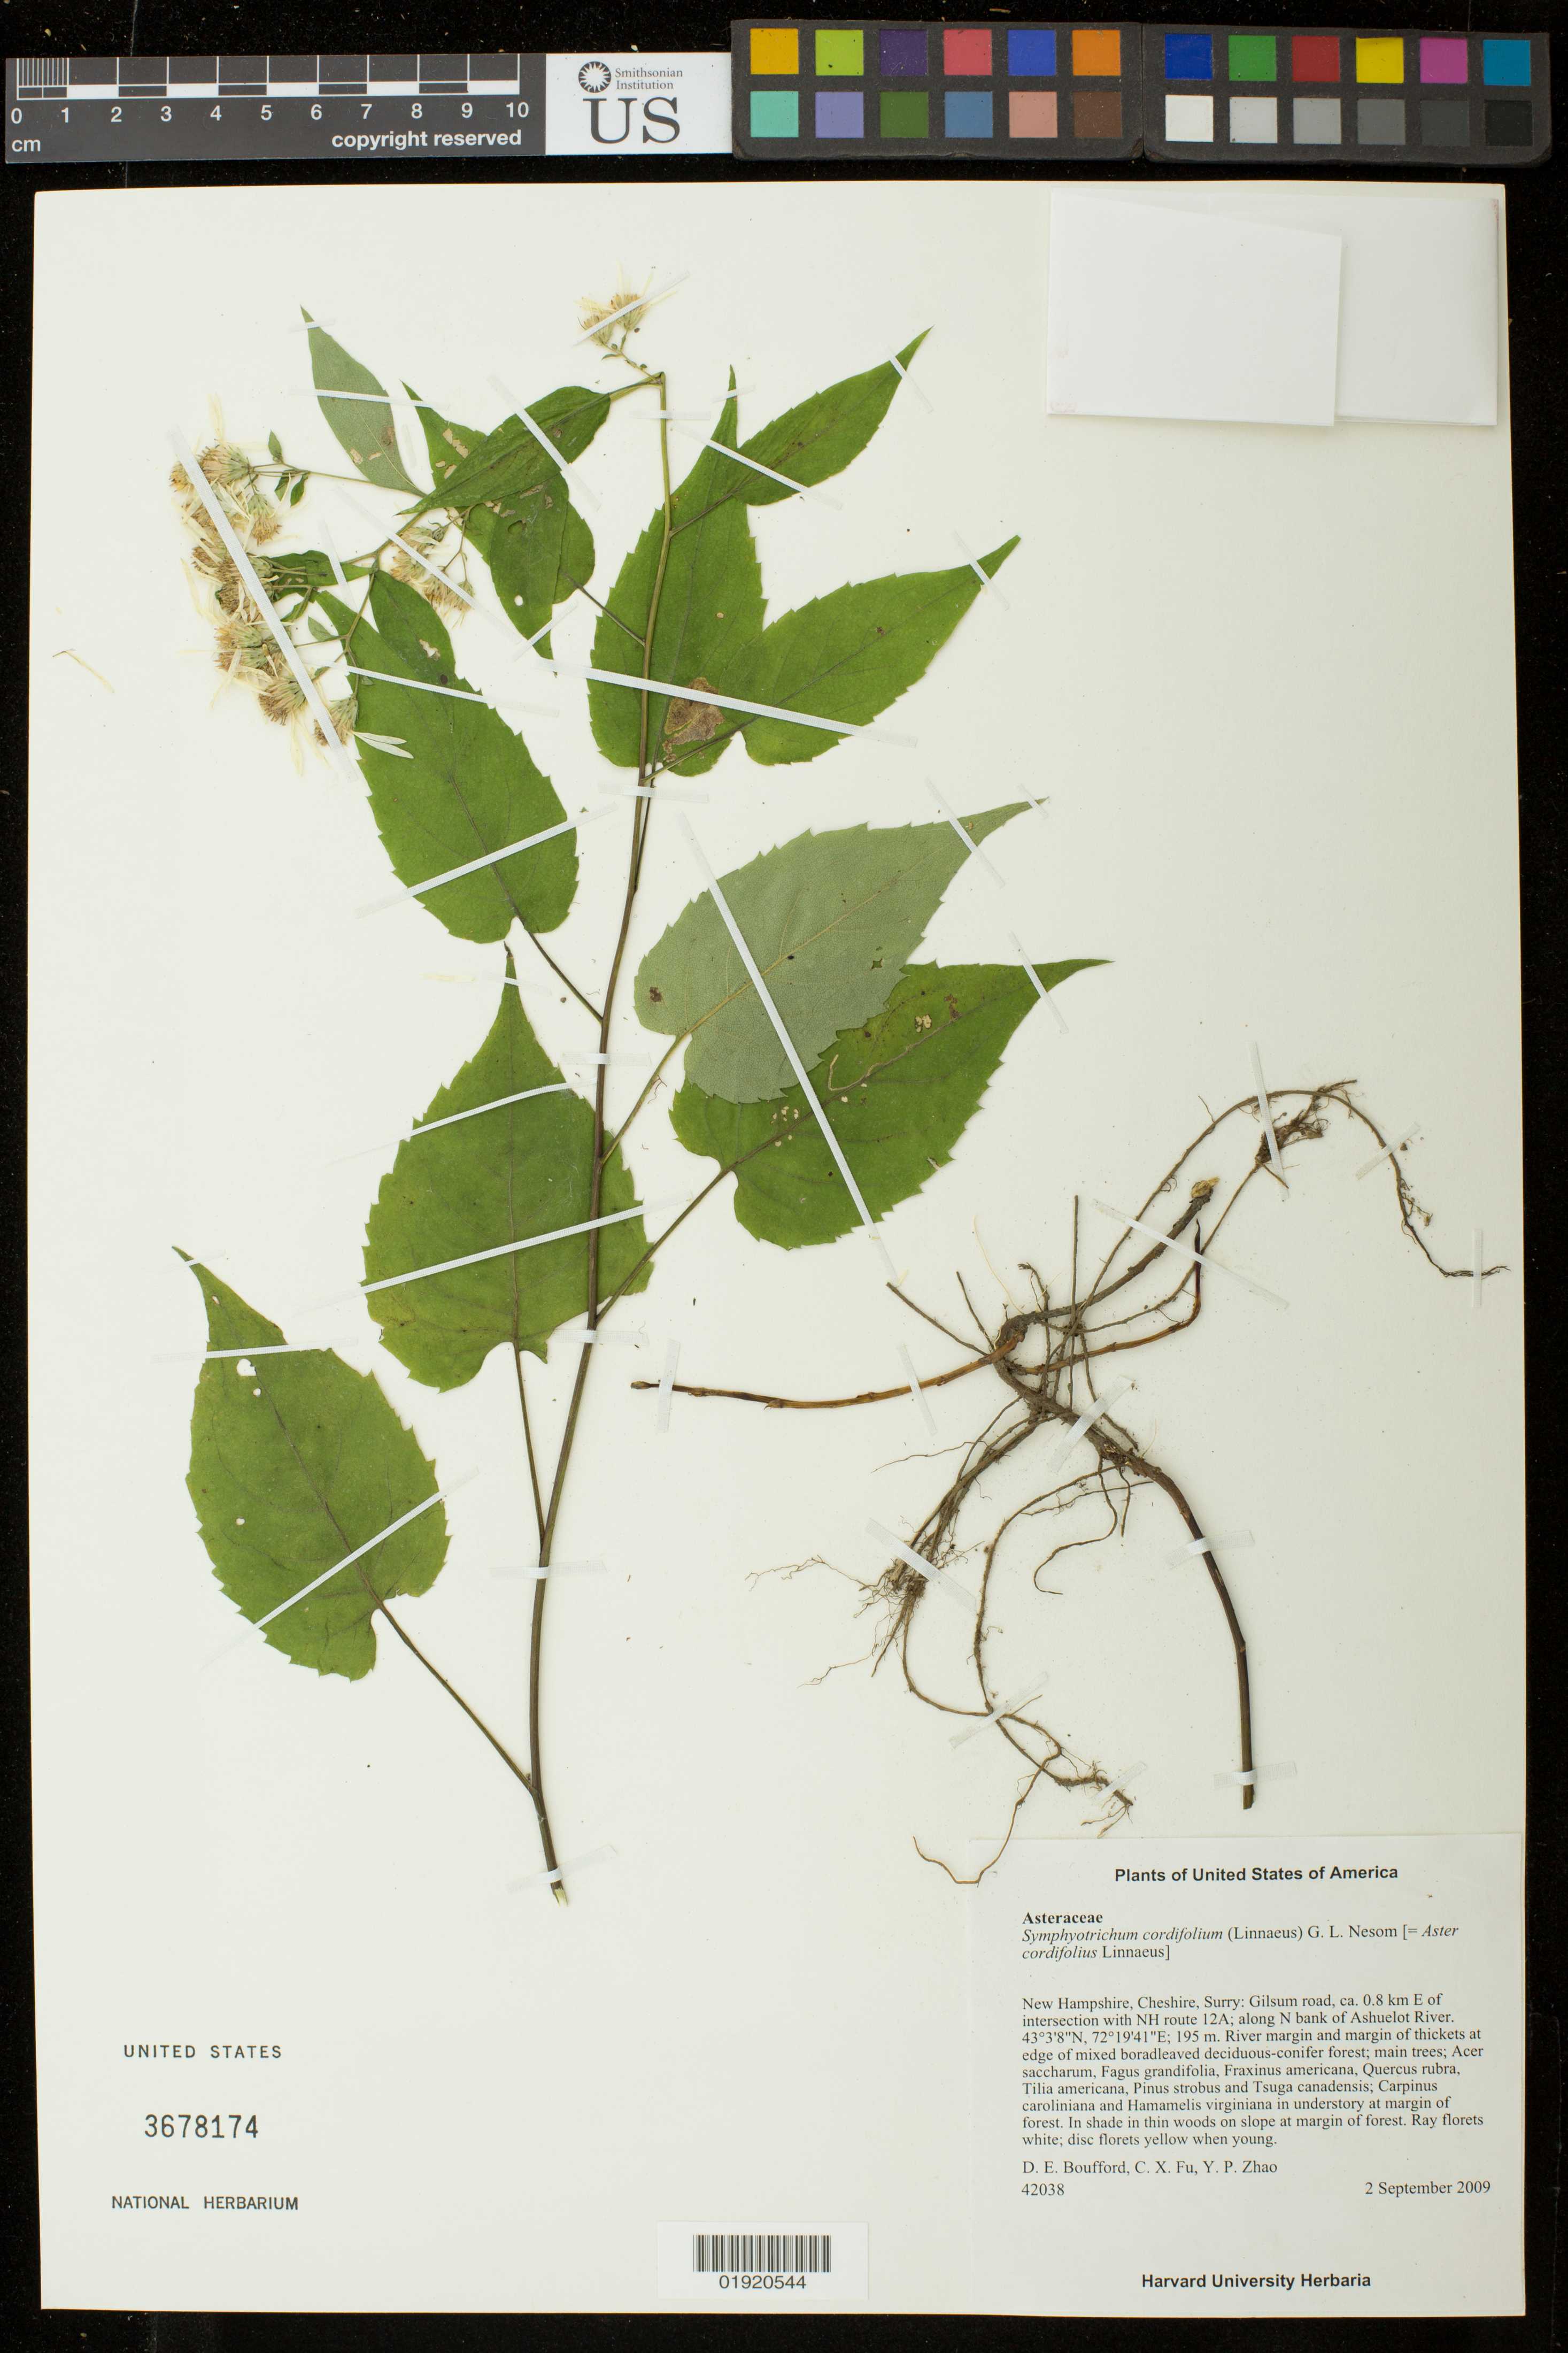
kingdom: Plantae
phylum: Tracheophyta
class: Magnoliopsida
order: Asterales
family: Asteraceae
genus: Symphyotrichum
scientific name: Symphyotrichum cordifolium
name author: (L.) G.L. Nesom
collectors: D. E. Boufford, C. X. Fu & Y. Zhao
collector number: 42038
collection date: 2009-09-02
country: United States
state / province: New Hampshire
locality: New Hampshire, Cheshire, Surry.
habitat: Gilsum road, ca. 0.8 km E of intersection with HN route 12A; along N bank of Ashuelot River. River margin and margin of thickets at edge of mixed broadleaved deciduous-conifer forest; main trees; Acer saccharum, Fagus grandifolia, Fraxinus americana, Quercus rubra, Tilia americana, Pinus strobus and Tsuga canadensis; Carpinus caroliniana and hamamelis virginiana in understory at margin of forest. In shade in thin woods on slope at margin of forest.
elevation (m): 195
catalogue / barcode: US 3678174